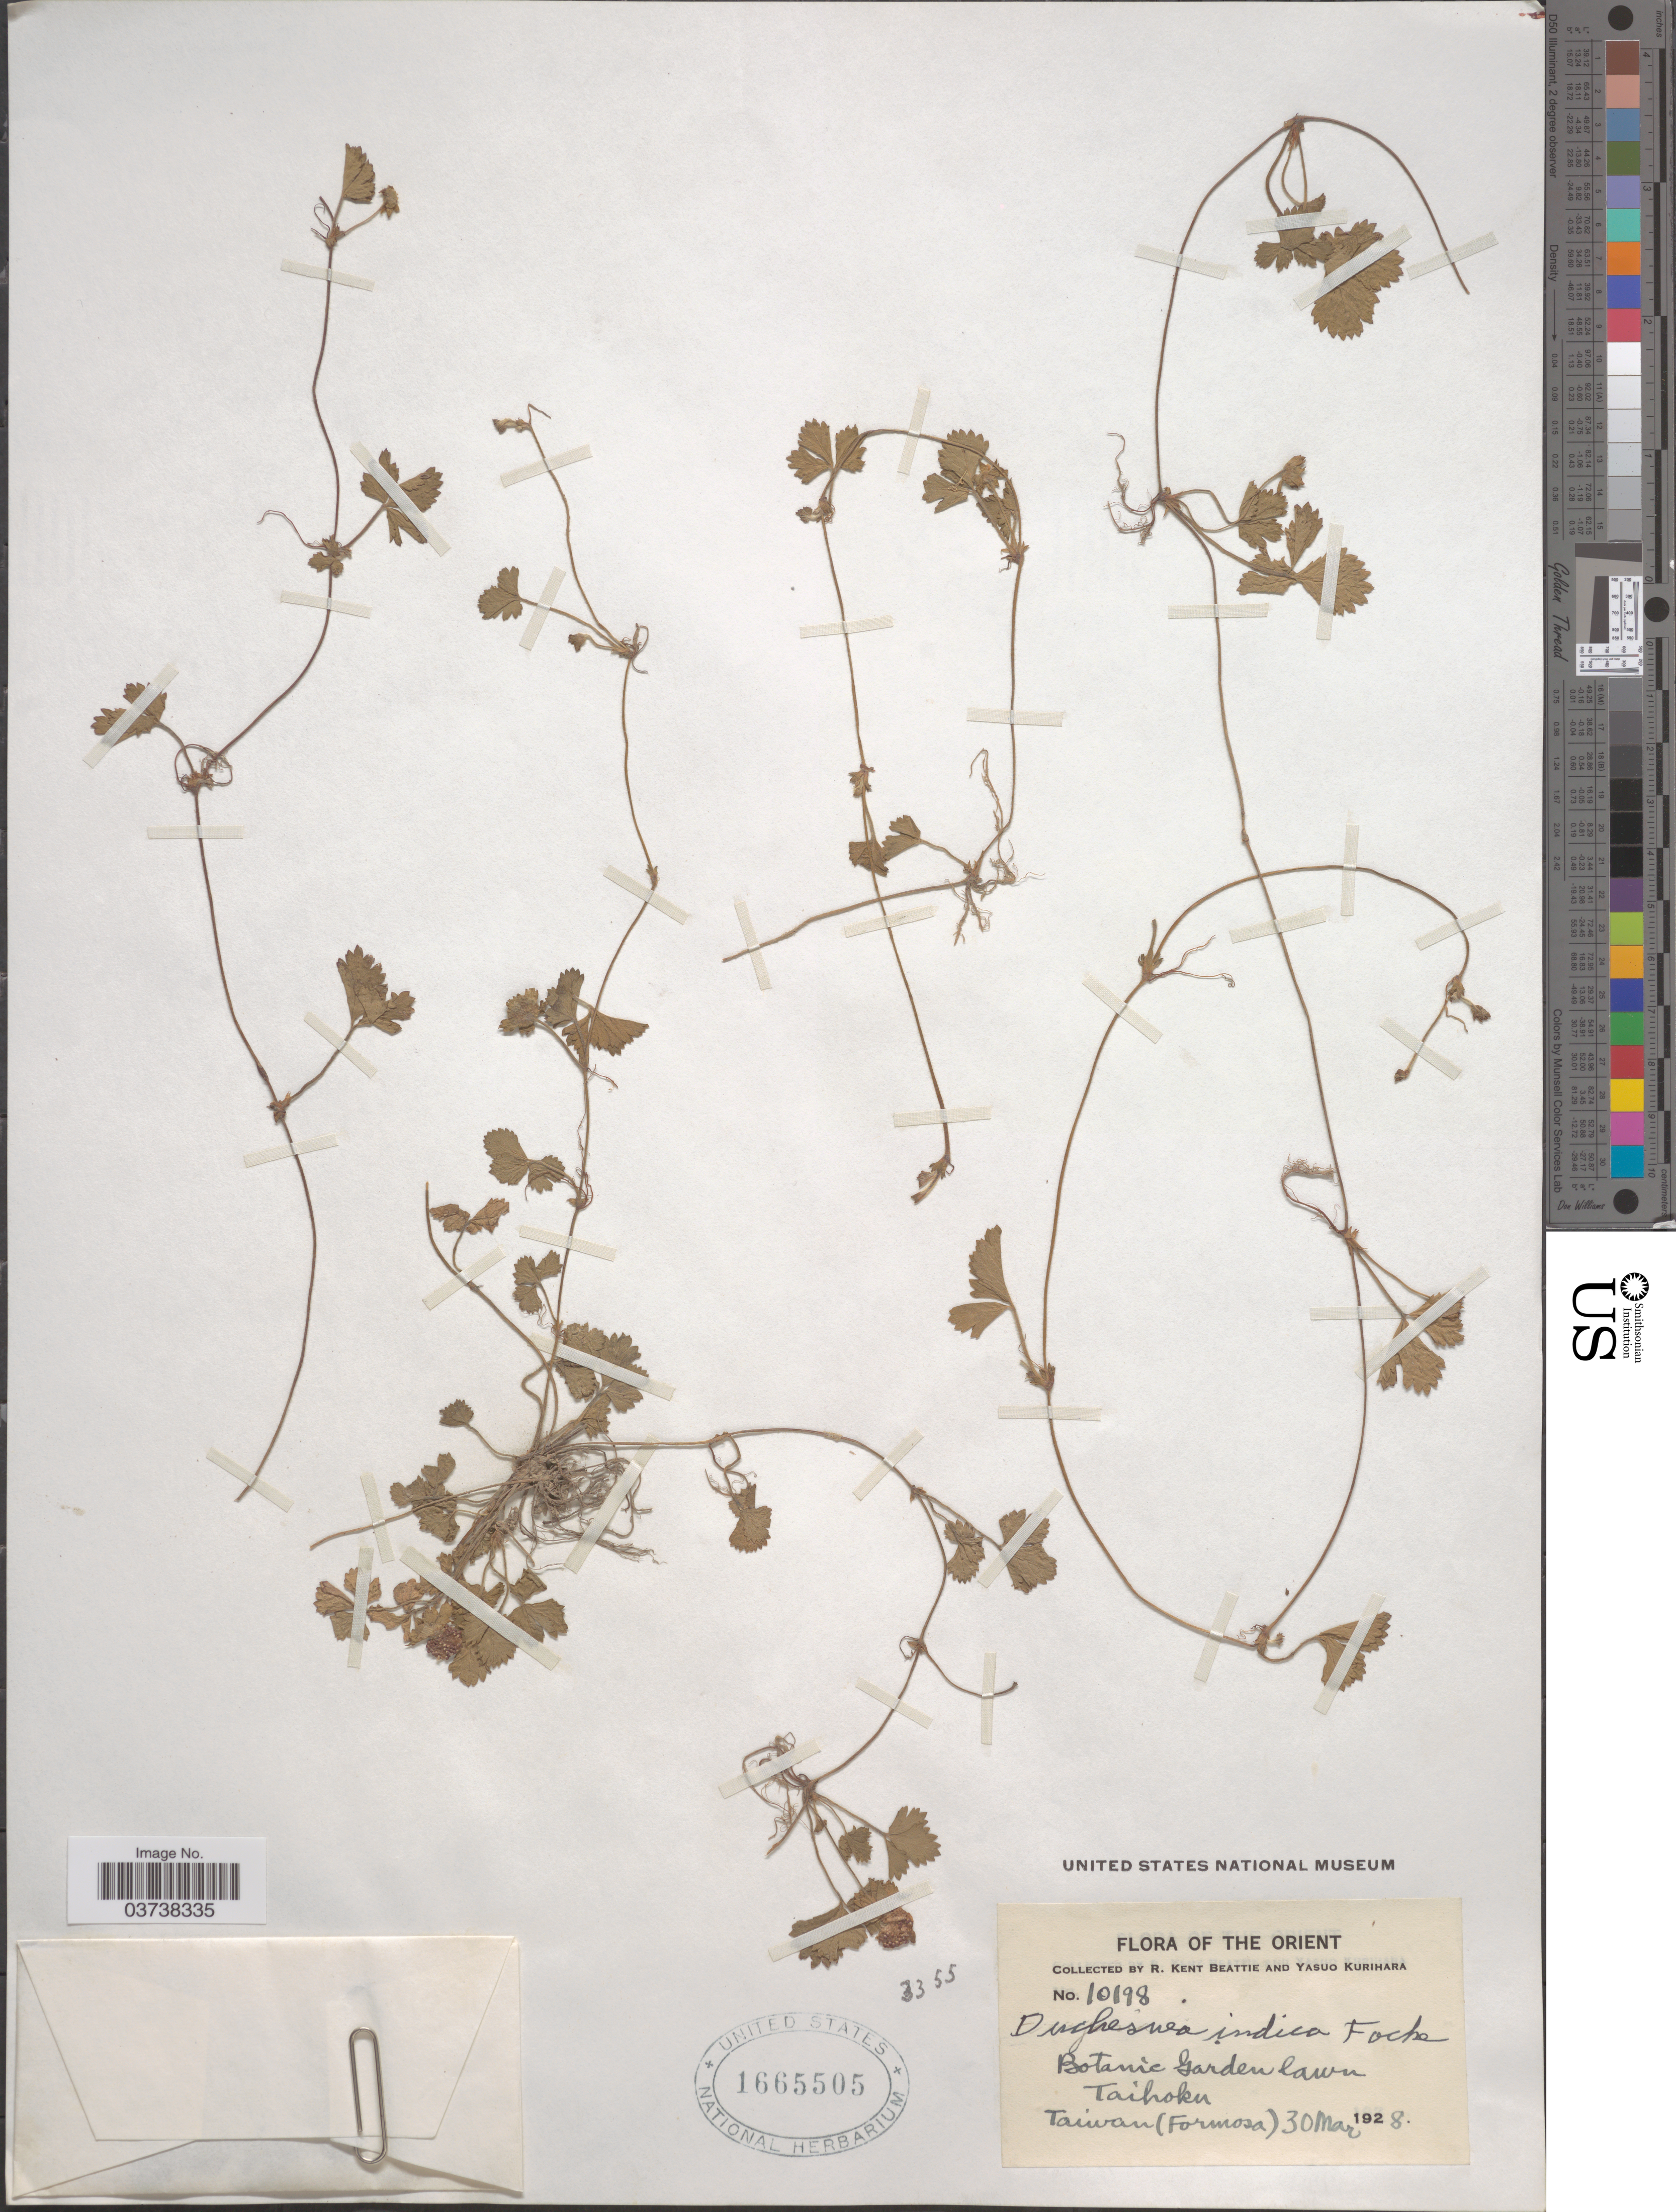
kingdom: Plantae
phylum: Tracheophyta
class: Magnoliopsida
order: Rosales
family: Rosaceae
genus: Potentilla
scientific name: Potentilla indica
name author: (Andrews) Th. Wolf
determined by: Strong, Mark T., (BOT), Smithsonian Institution - National Museum of Natural History (UNITED STATES)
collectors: R. K. Beattie & Y. Kurihara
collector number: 10198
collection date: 1928-03-30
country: Taiwan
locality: The Orient. Botanic Garden lawn. Taihoku. Formosa.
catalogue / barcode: US 1665505